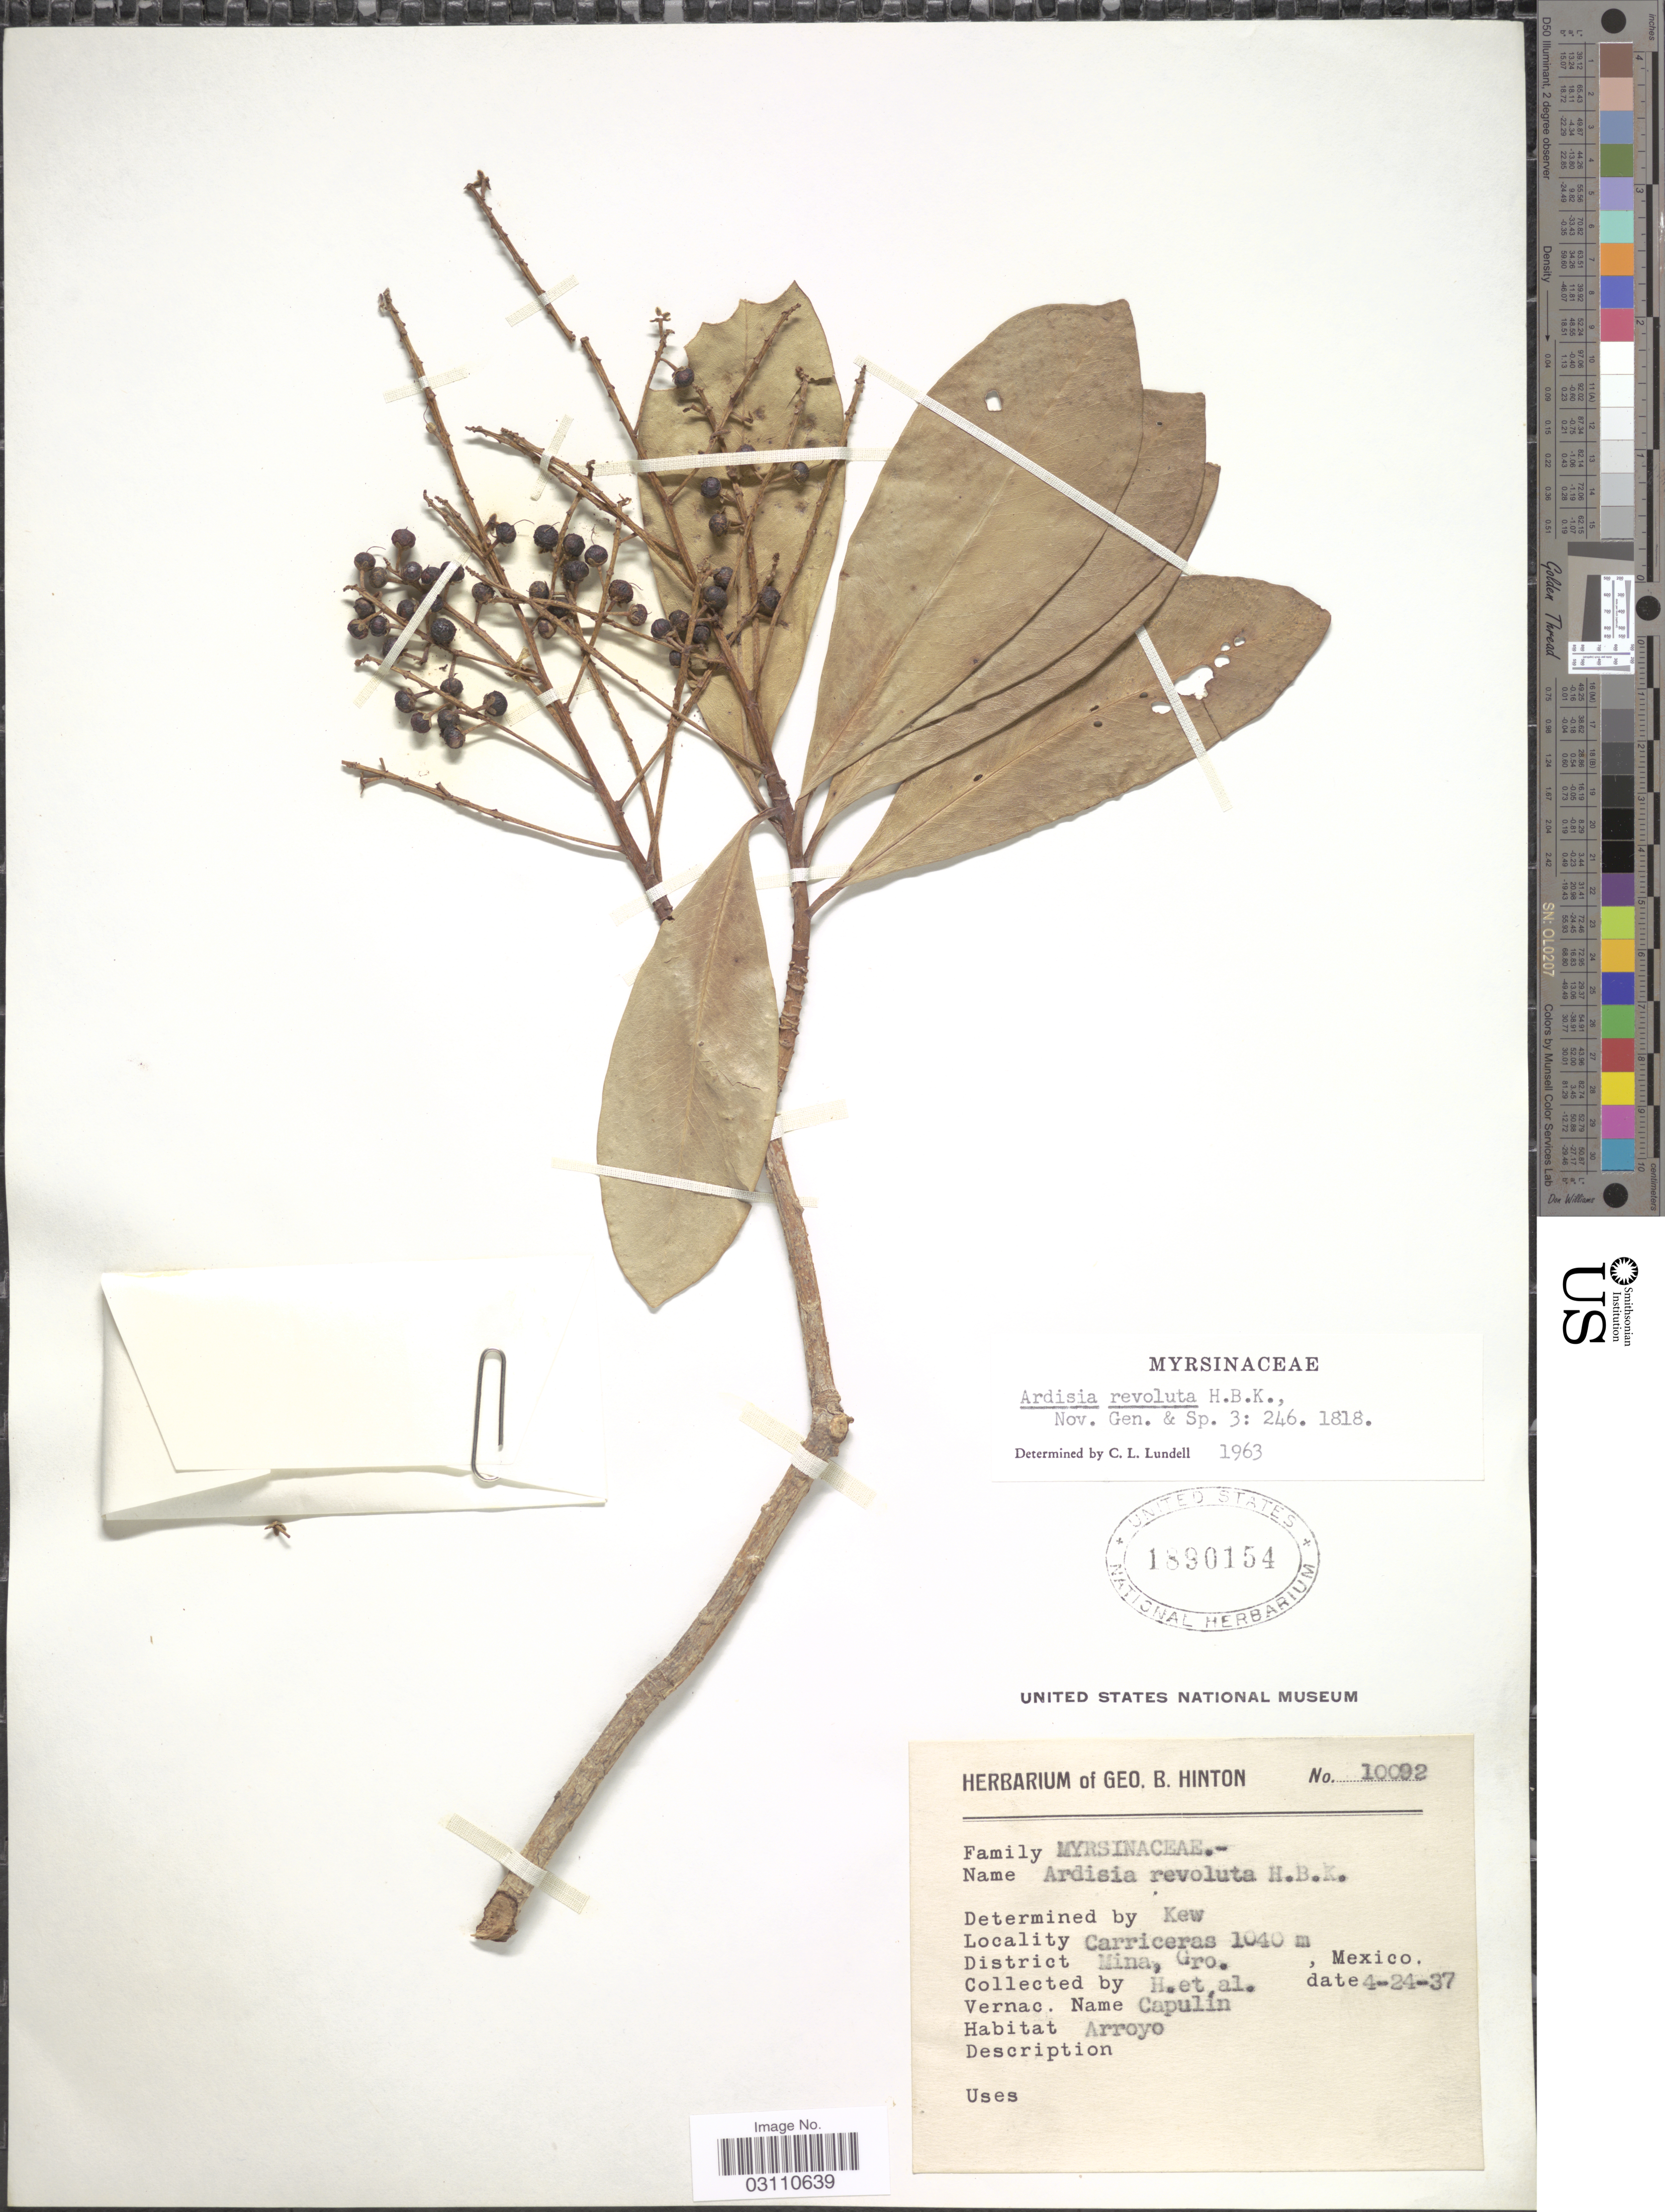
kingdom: Plantae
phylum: Tracheophyta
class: Magnoliopsida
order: Ericales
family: Primulaceae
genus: Ardisia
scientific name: Ardisia revoluta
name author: Kunth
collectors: G. B. Hinton & et al.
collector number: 10092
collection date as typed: Transcribed d/m/y: 24/4/37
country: Mexico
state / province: Guerrero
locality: Carriceras, District Mina.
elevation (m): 1040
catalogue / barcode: US 1890154